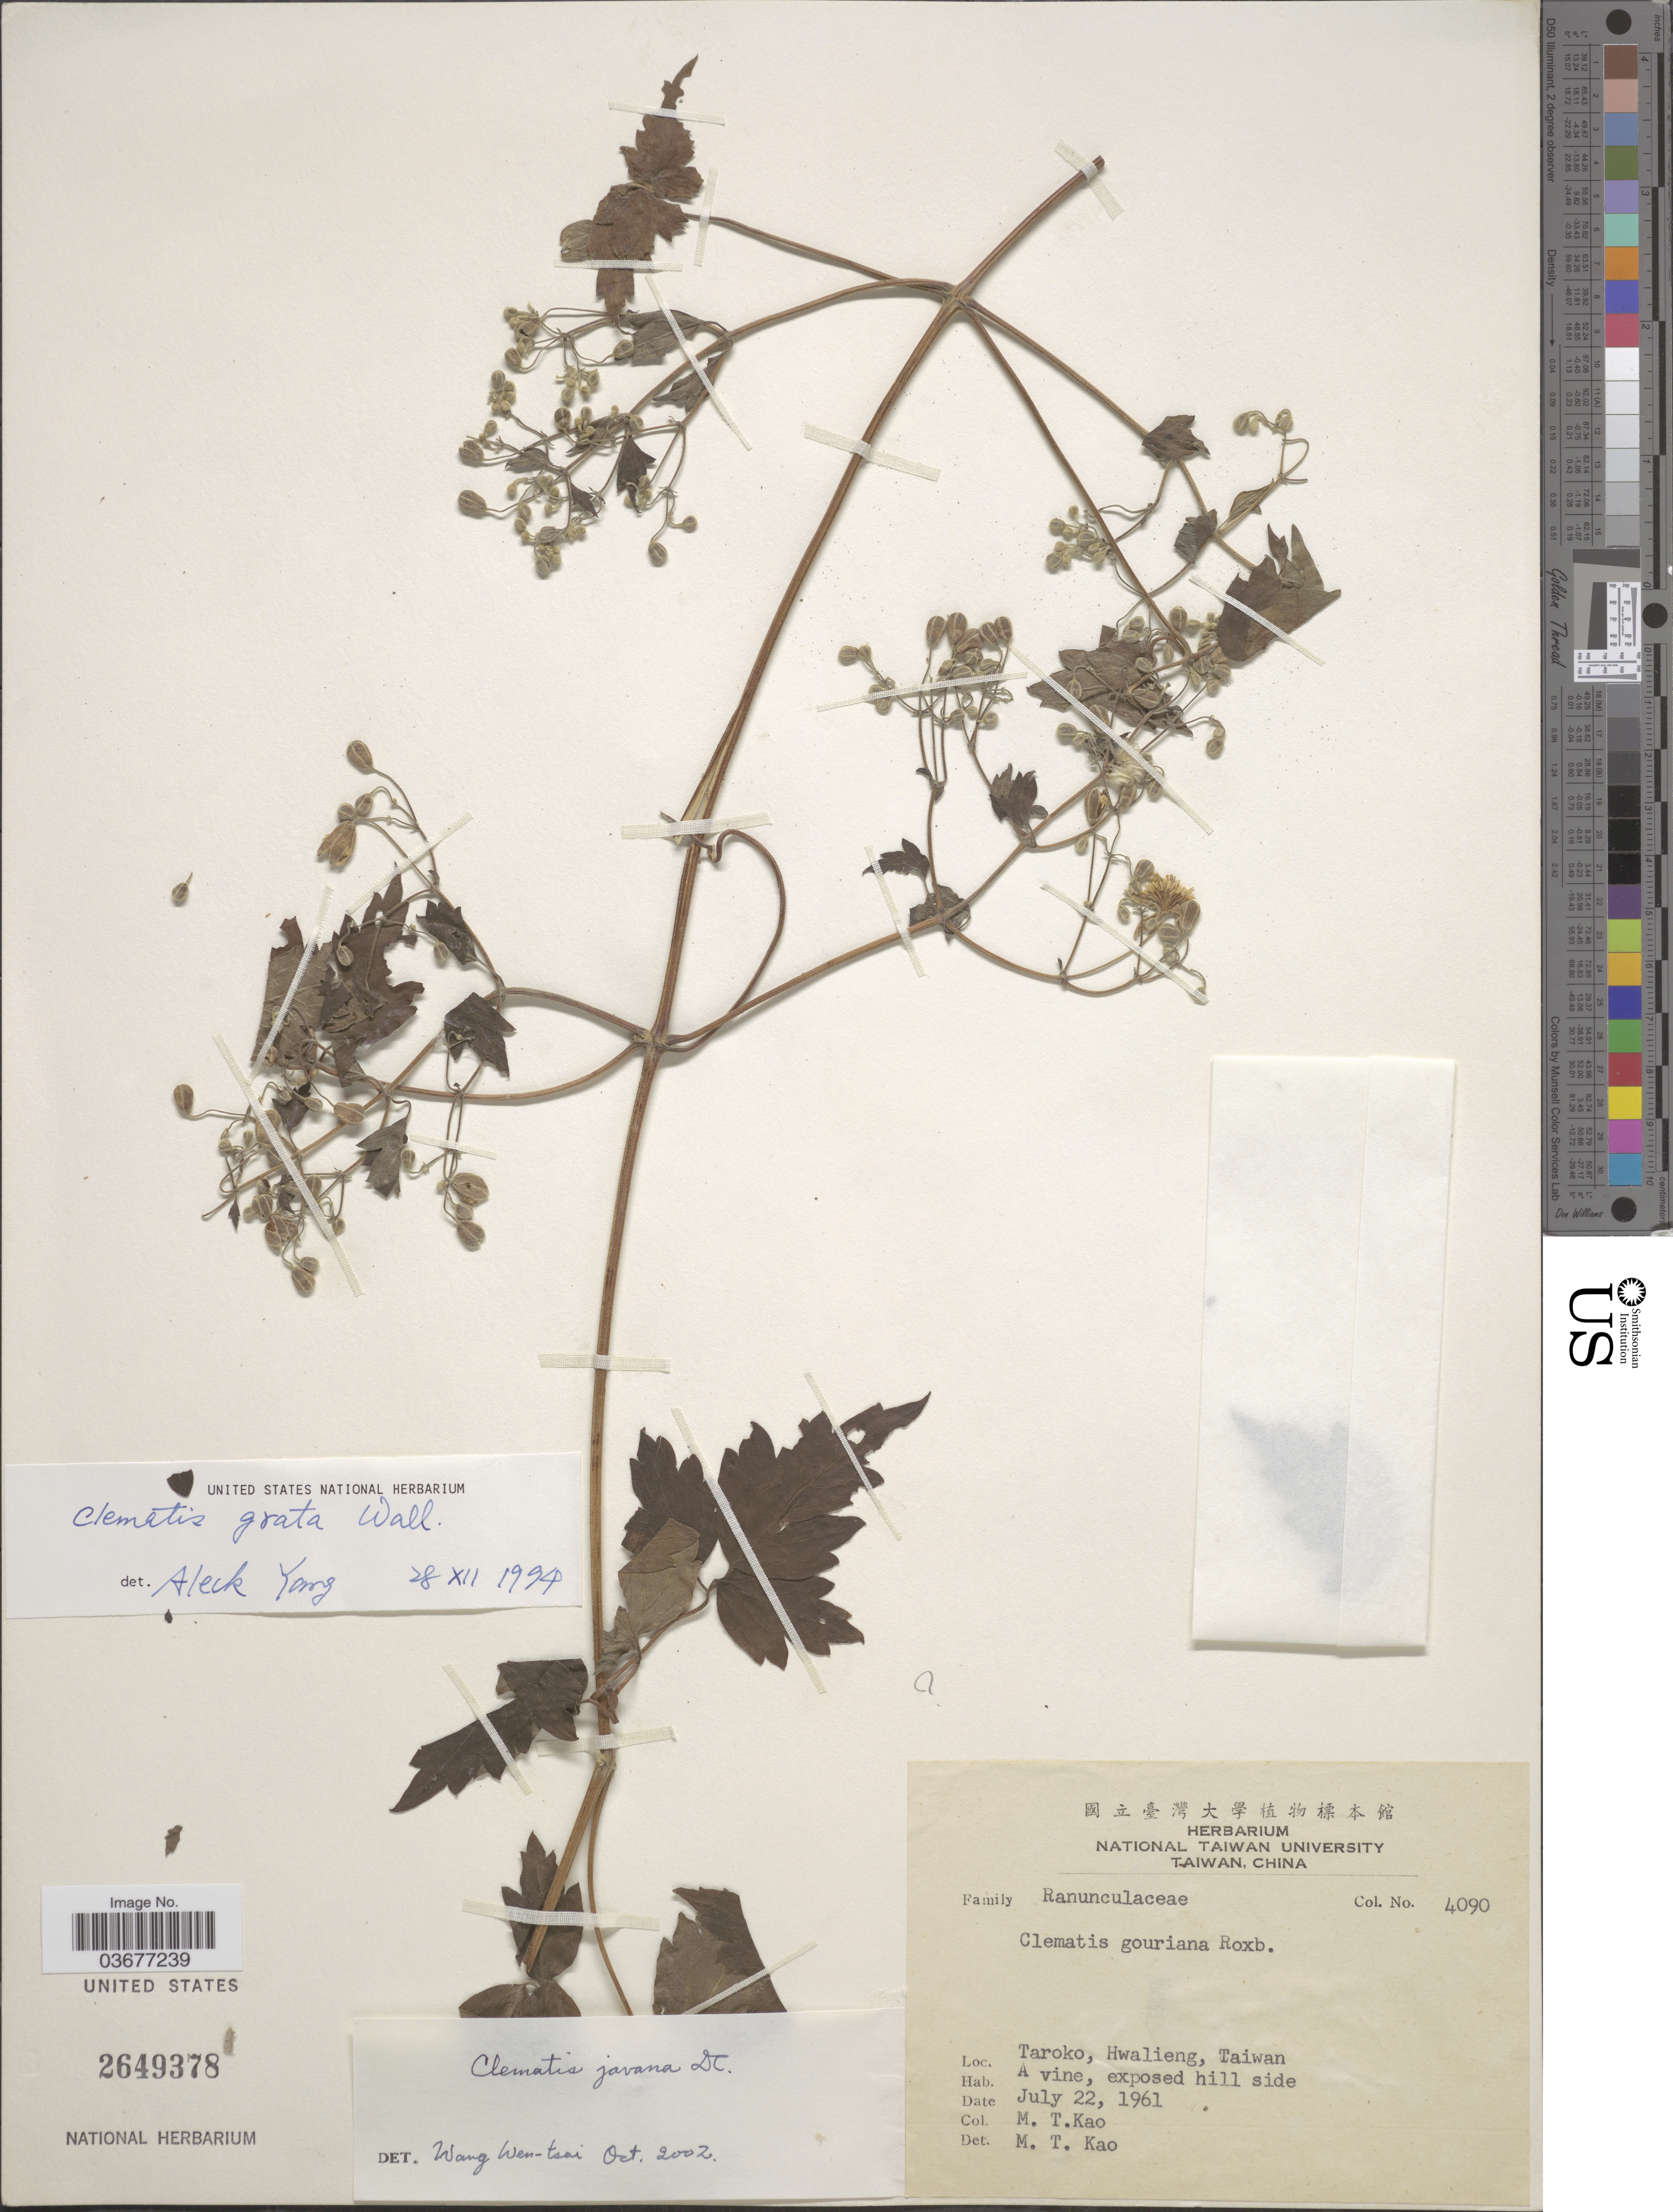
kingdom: Plantae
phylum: Tracheophyta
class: Magnoliopsida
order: Ranunculales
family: Ranunculaceae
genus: Clematis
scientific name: Clematis javana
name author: DC.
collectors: M. T. Kao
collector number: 4090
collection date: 1961-07-22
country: Taiwan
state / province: Hualien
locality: Taroko, Hwalieng.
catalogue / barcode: US 2649378